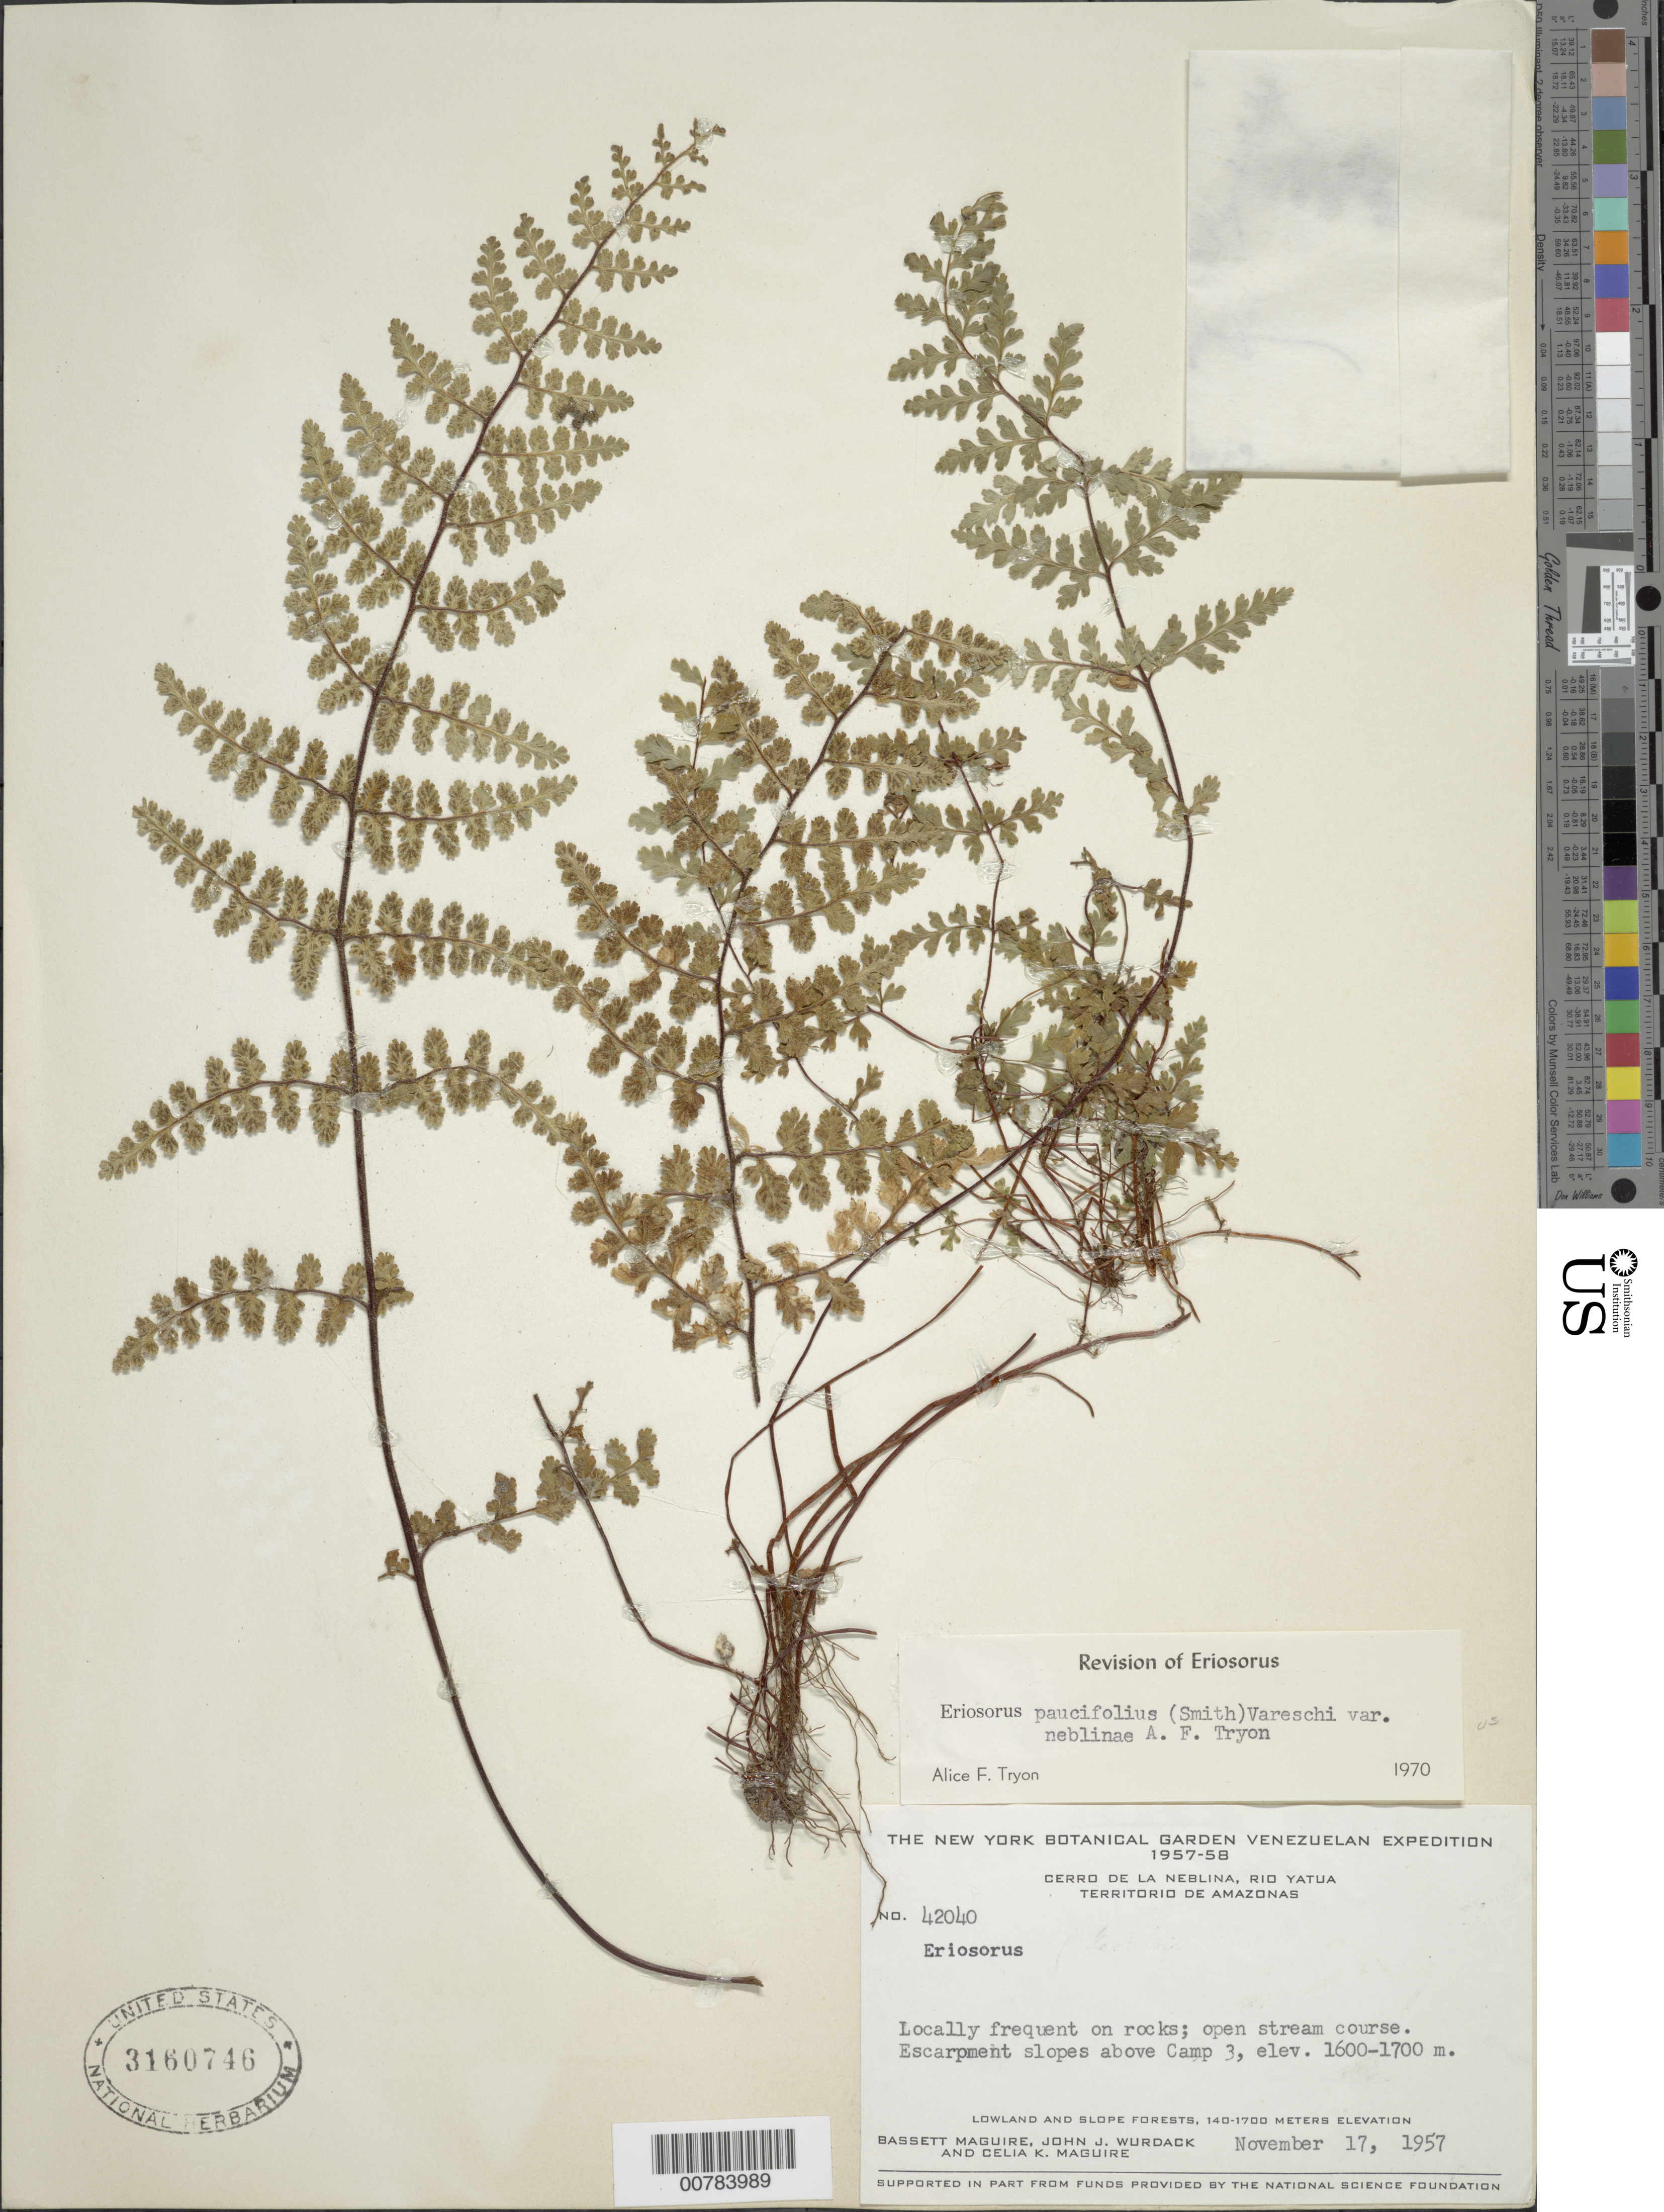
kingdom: Plantae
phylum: Tracheophyta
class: Polypodiopsida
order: Polypodiales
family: Pteridaceae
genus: Jamesonia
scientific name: Jamesonia paucifolia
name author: (A.C. Sm.) Christenh.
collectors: B. Maguire, J. J. Wurdack & C. K. Maguire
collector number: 42040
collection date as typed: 17-Nov-57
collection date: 1957-11-17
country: Venezuela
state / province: Amazonas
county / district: Río Negro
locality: Cerro de la Neblina, Río Yatua, Camp 3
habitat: Rocks, open stream course. escarpment slopes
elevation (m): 1600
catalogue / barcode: US 3160746